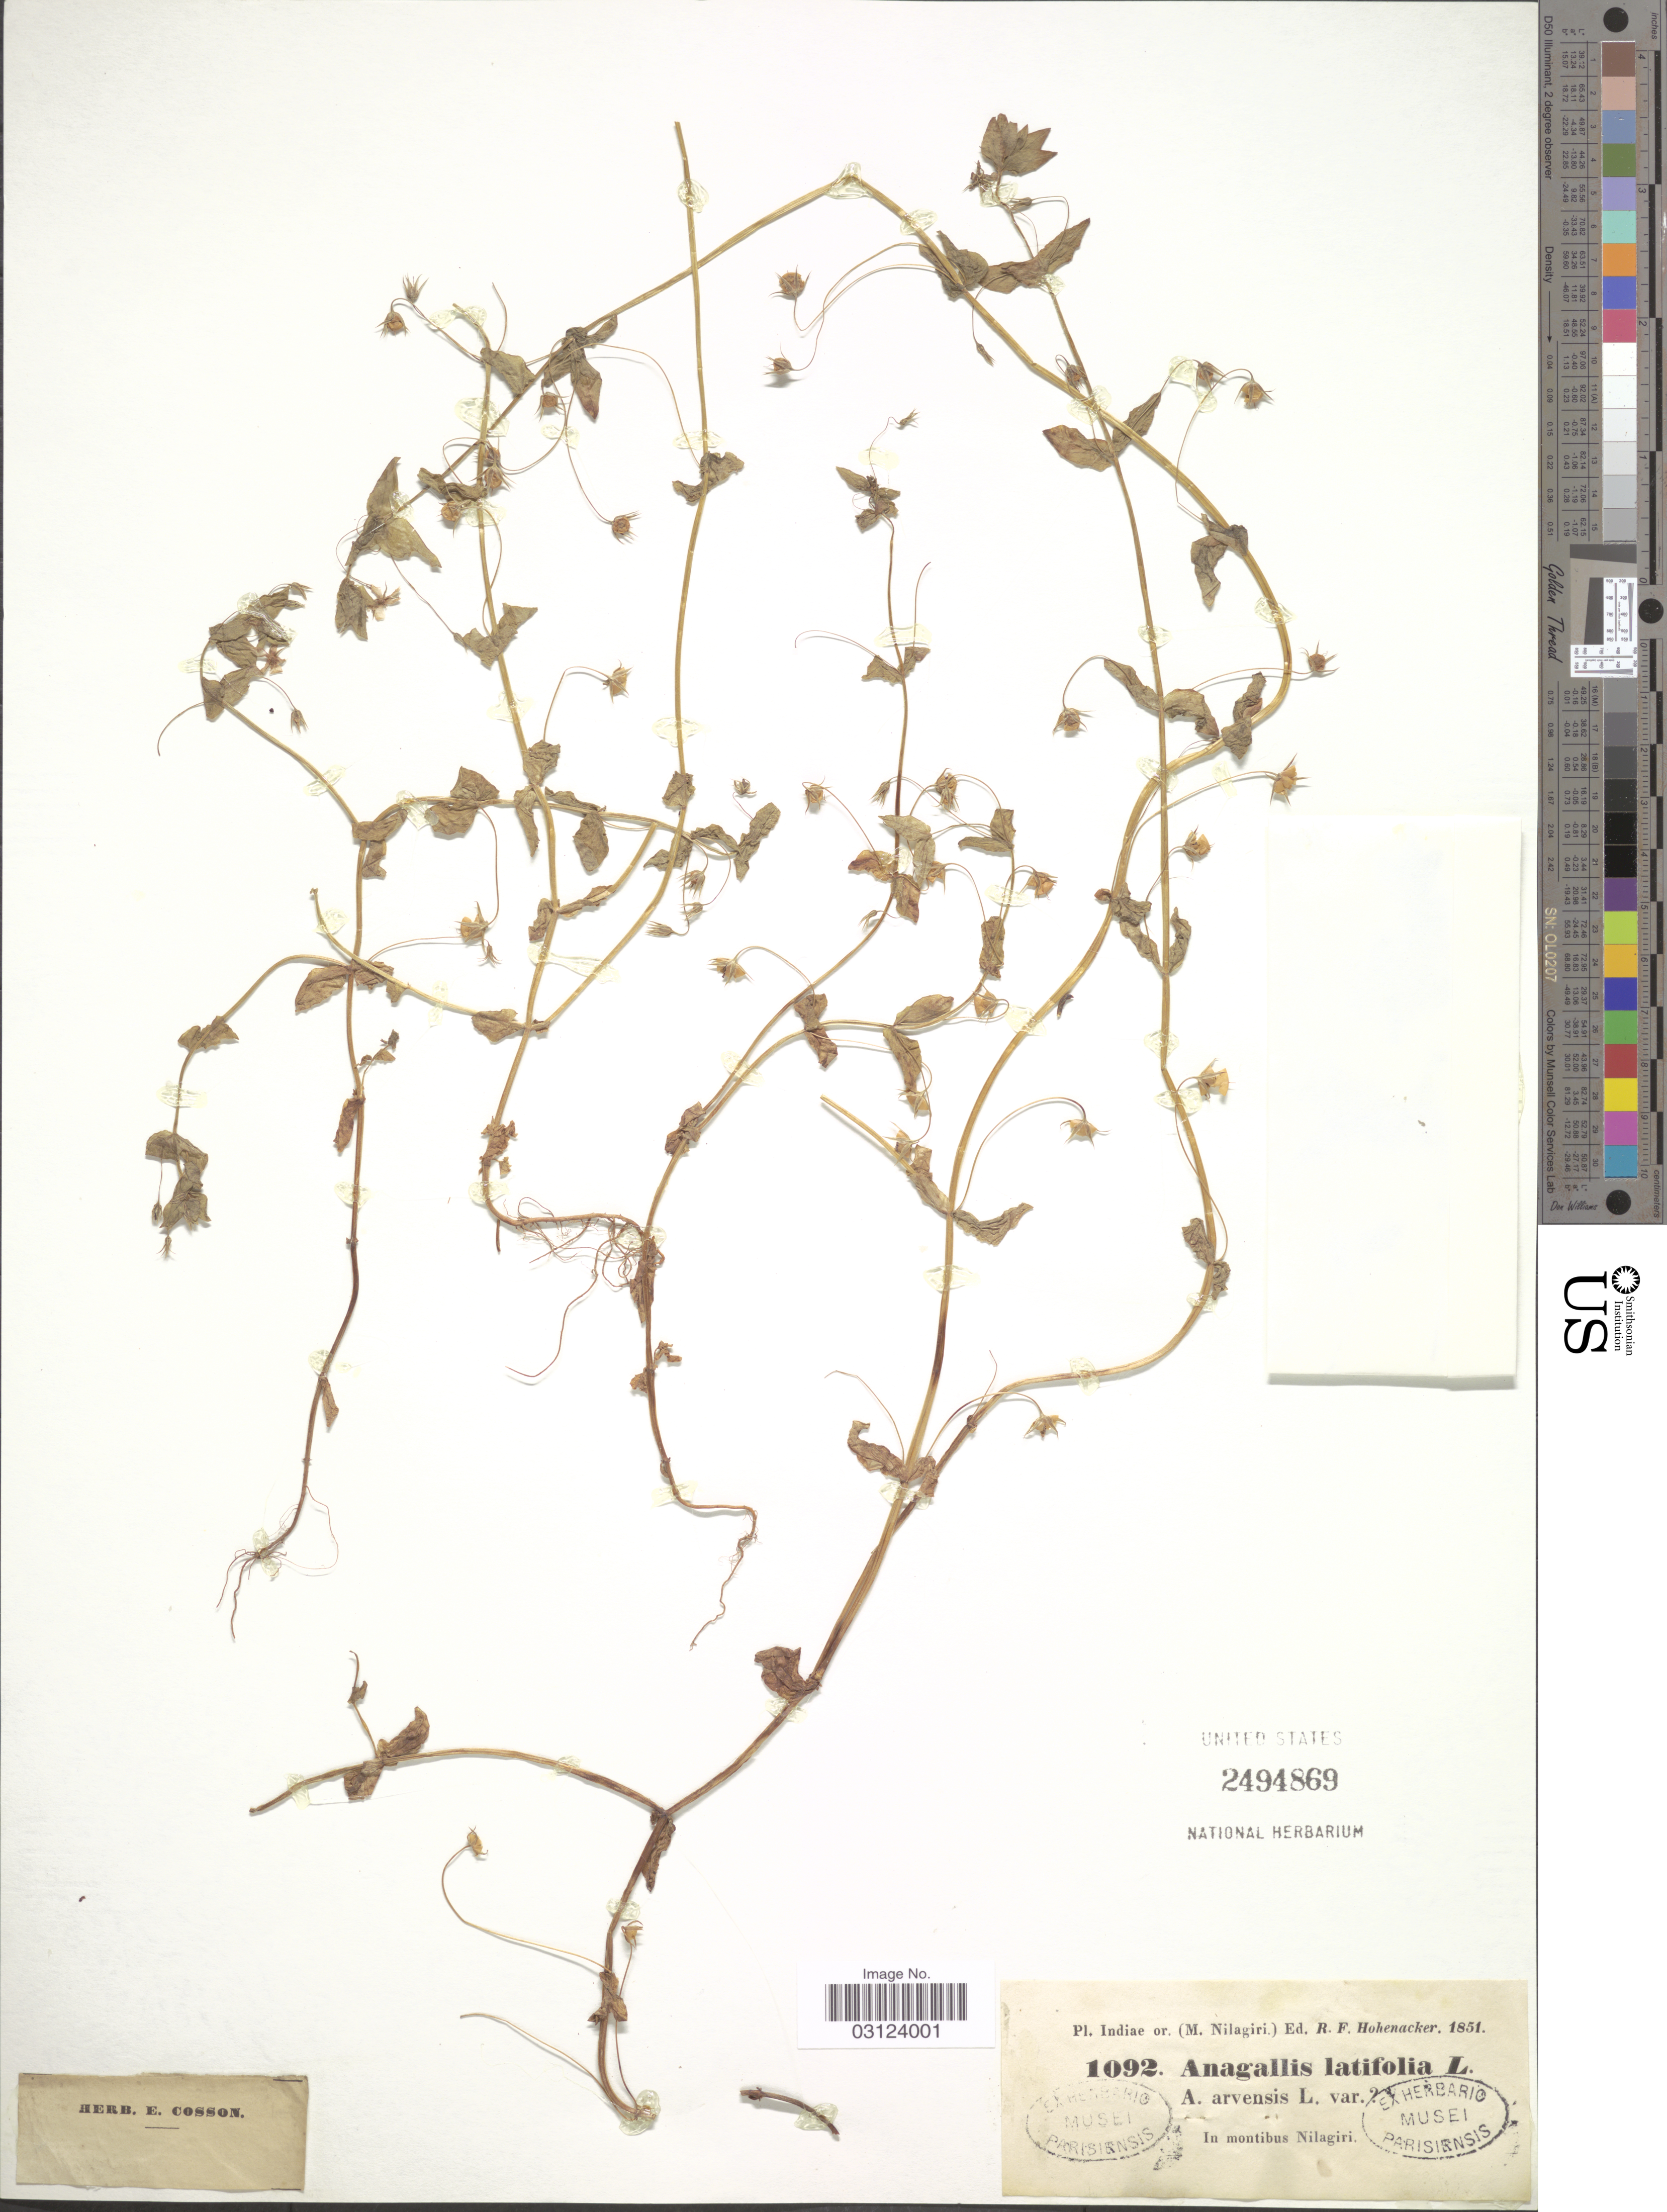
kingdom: Plantae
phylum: Tracheophyta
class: Magnoliopsida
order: Ericales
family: Primulaceae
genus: Lysimachia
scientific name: Lysimachia loeflingii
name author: F.J. Jiménez & M. Talavera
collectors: R. F. Hohenacker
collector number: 1092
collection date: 1851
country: India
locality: Pl. Indiae or (M. Nilagiri), In montibus Nilagiri.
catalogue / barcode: US 2494869